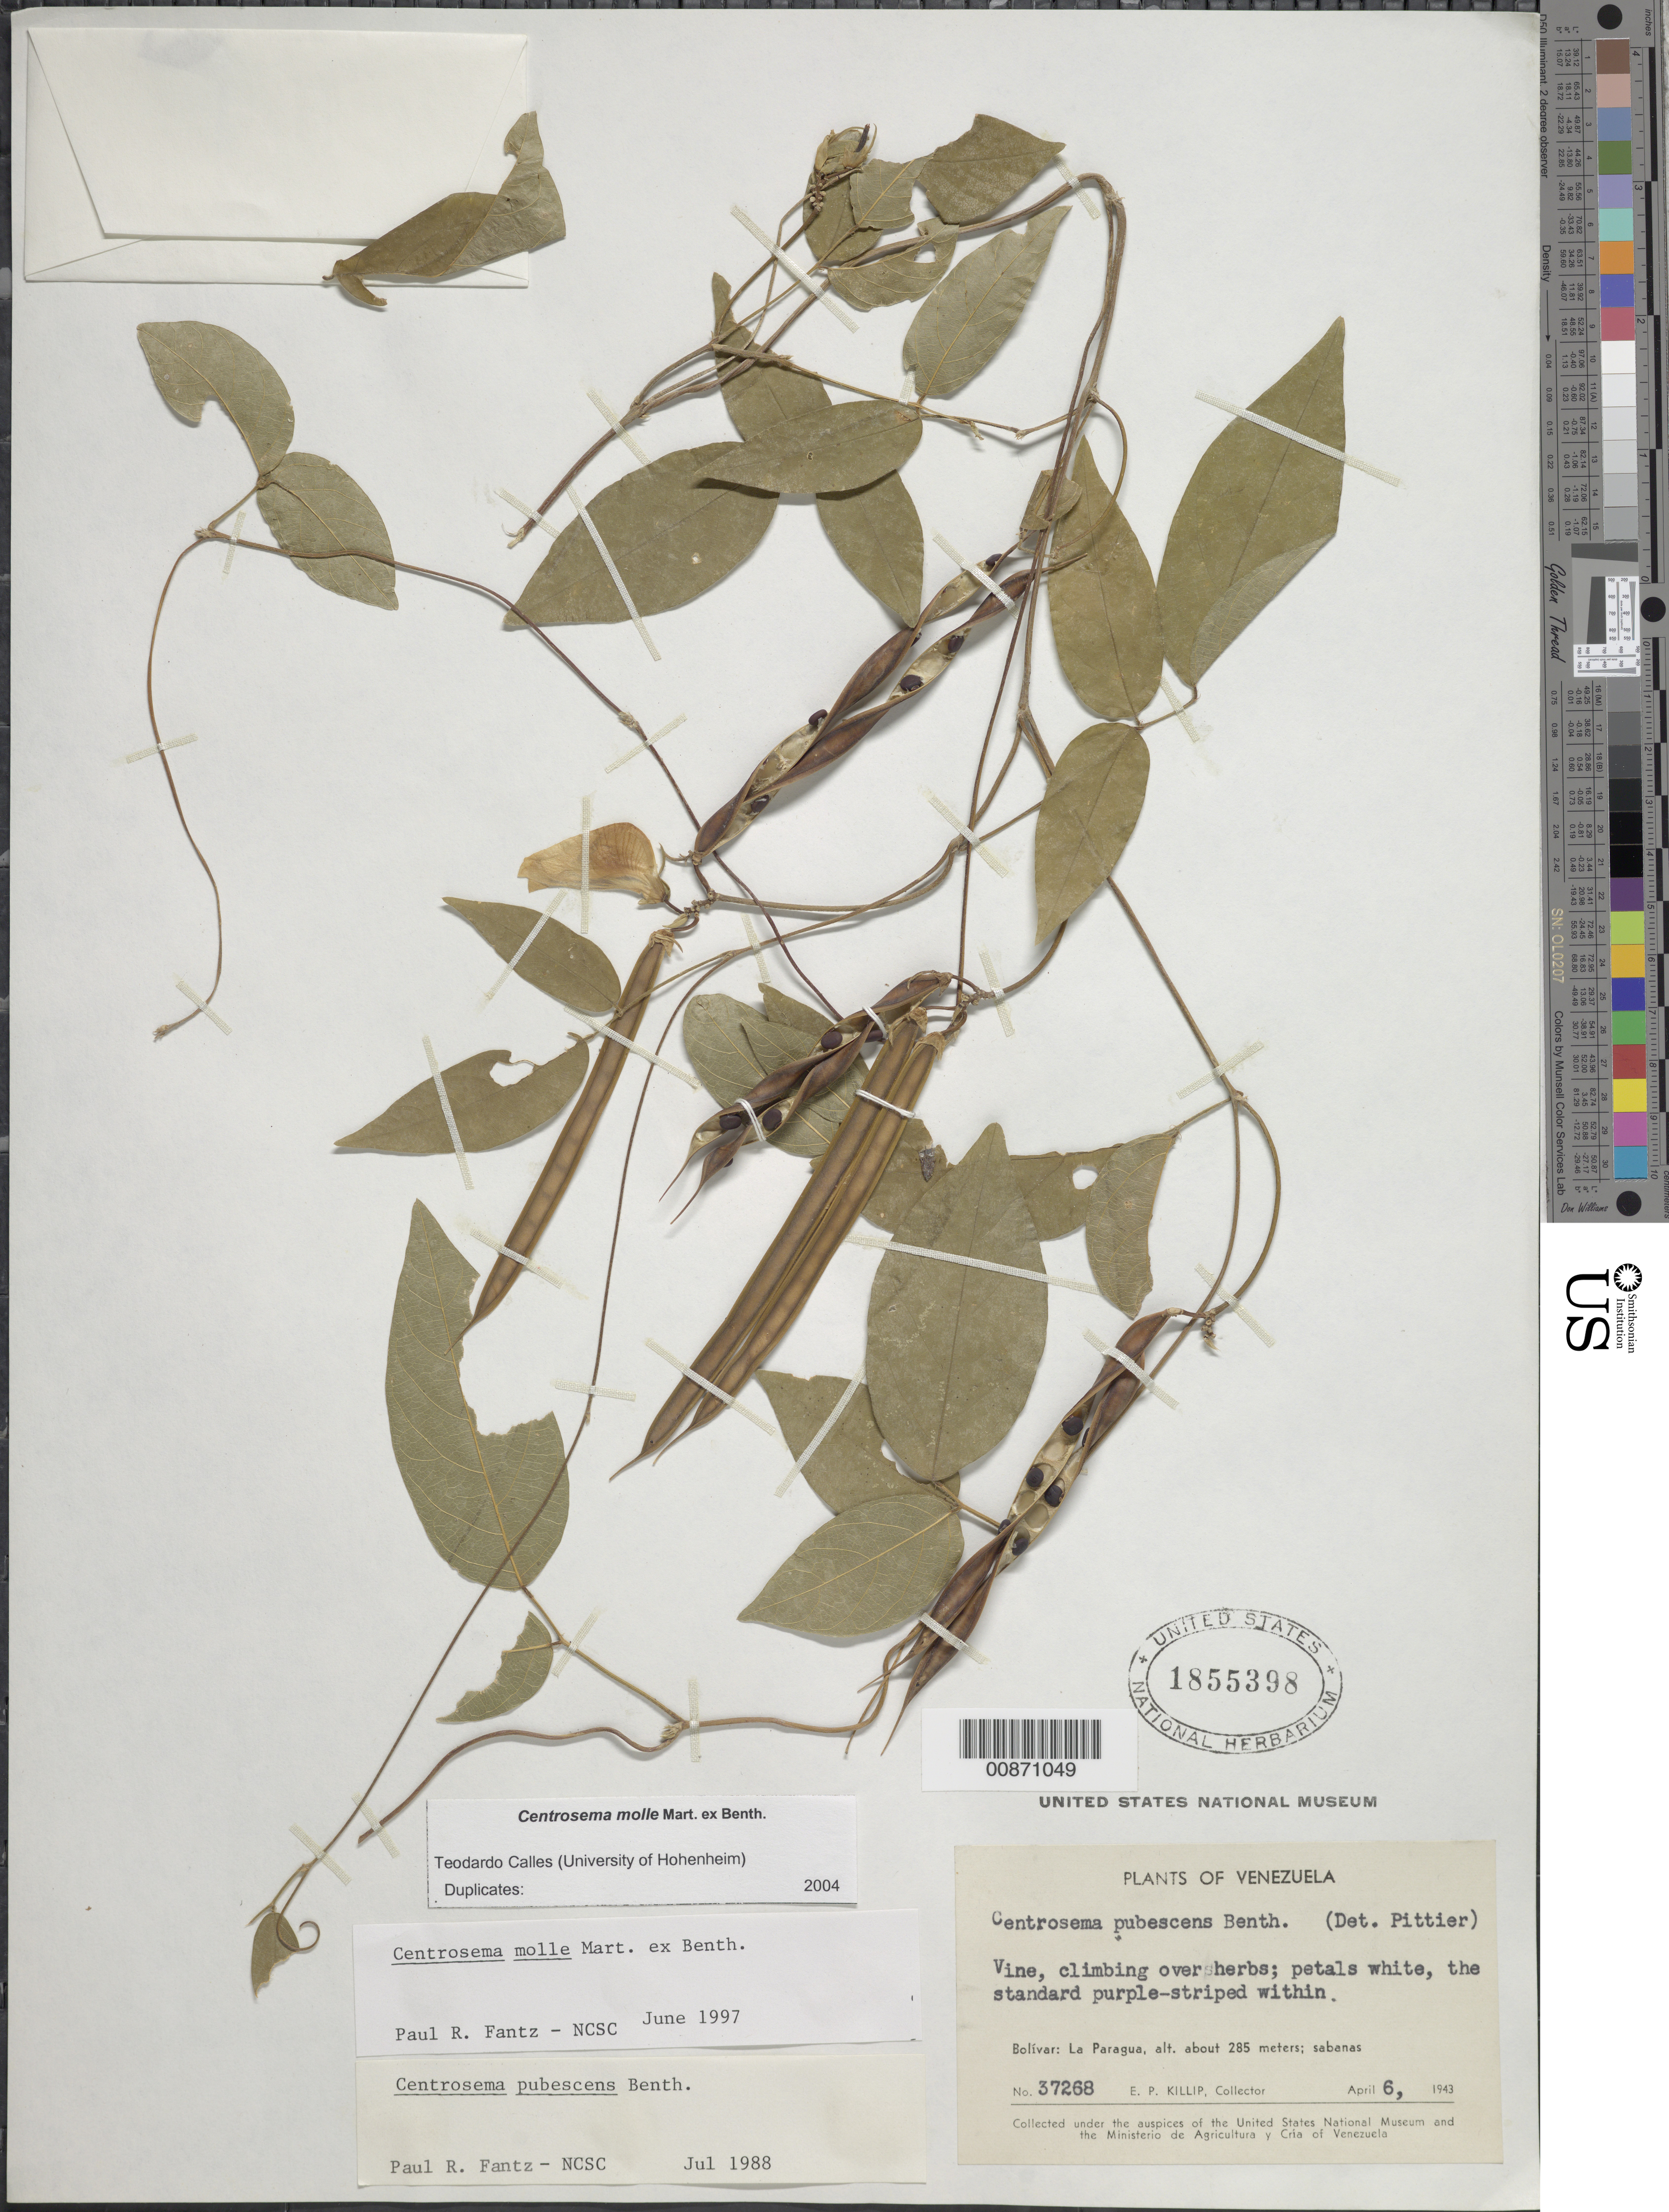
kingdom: Plantae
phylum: Tracheophyta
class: Magnoliopsida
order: Fabales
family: Fabaceae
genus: Centrosema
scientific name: Centrosema molle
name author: Mart. ex Benth.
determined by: Calles, T.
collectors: E. P. Killip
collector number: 37268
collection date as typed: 6-Apr-43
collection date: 1943-04-06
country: Venezuela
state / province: Bolívar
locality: La Paragua, along Río Paragua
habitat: Savanna; climbing over herbs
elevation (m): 285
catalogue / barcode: US 1855398